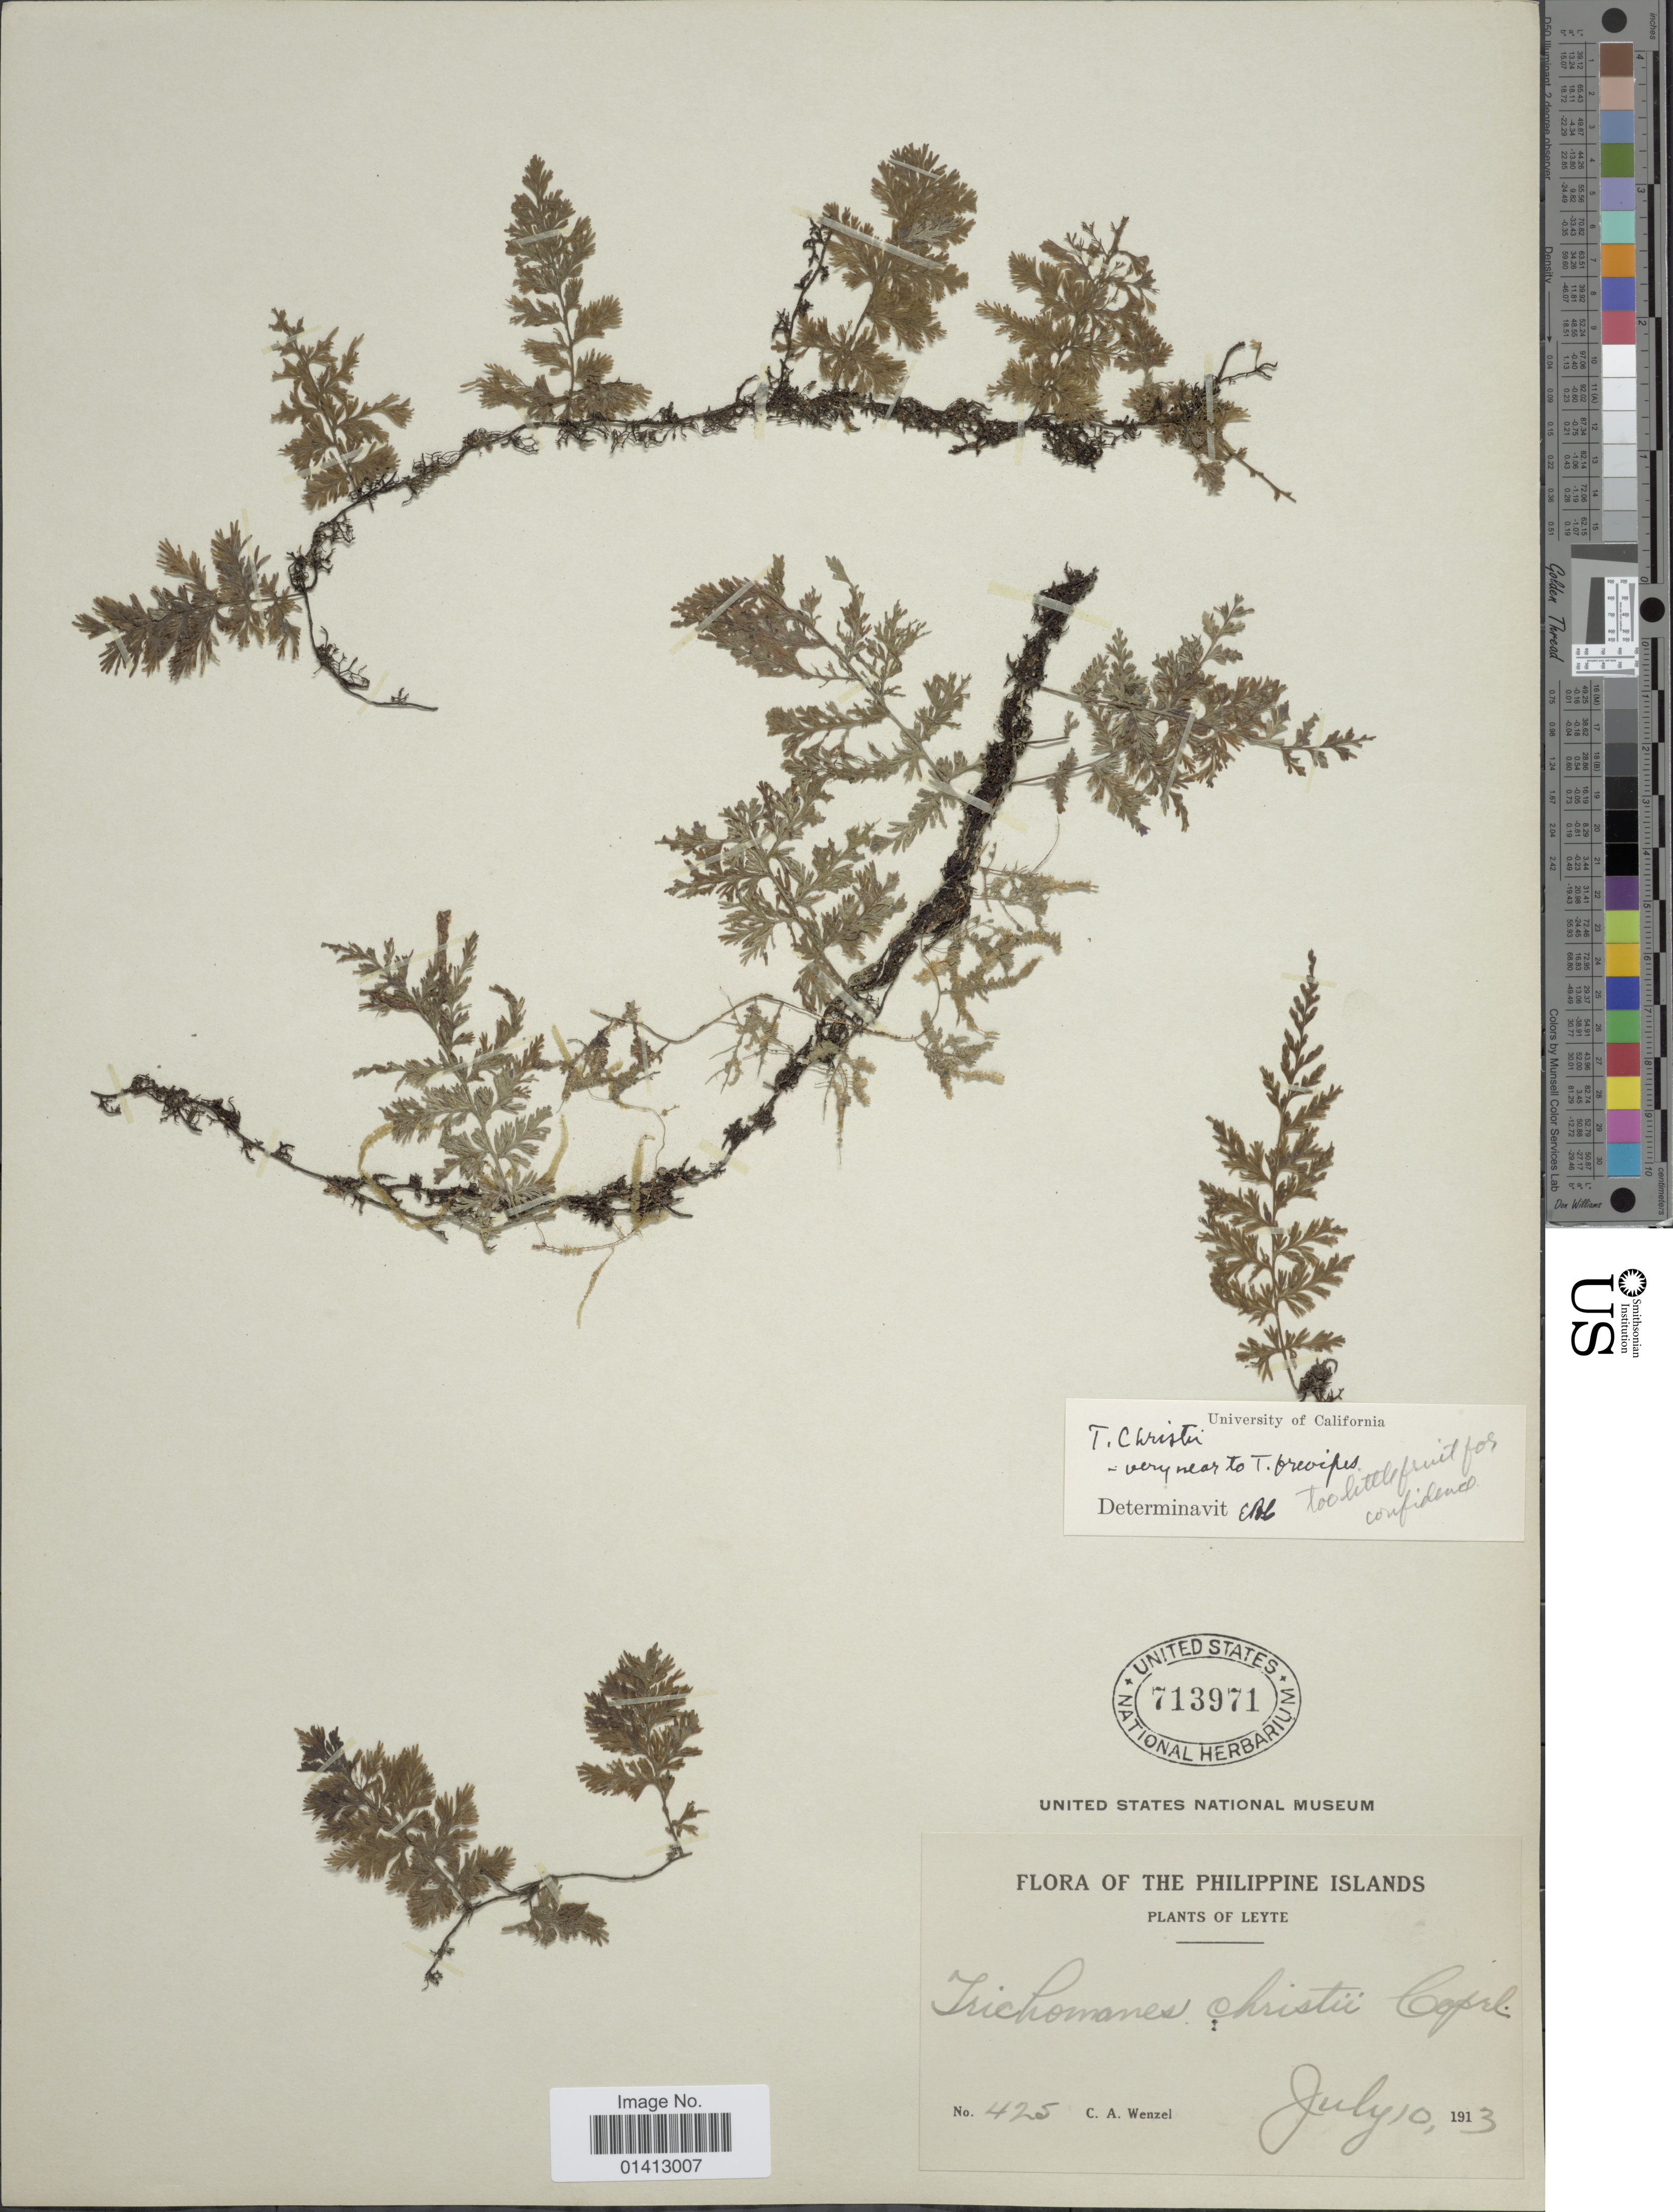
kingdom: Plantae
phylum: Tracheophyta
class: Polypodiopsida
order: Hymenophyllales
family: Hymenophyllaceae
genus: Crepidomanes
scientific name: Crepidomanes christii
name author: (Copel.) Copel.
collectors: C. Wenzel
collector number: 425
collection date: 1913-07-10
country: Philippines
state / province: Eastern Visayas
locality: Leyte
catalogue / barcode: US 713971